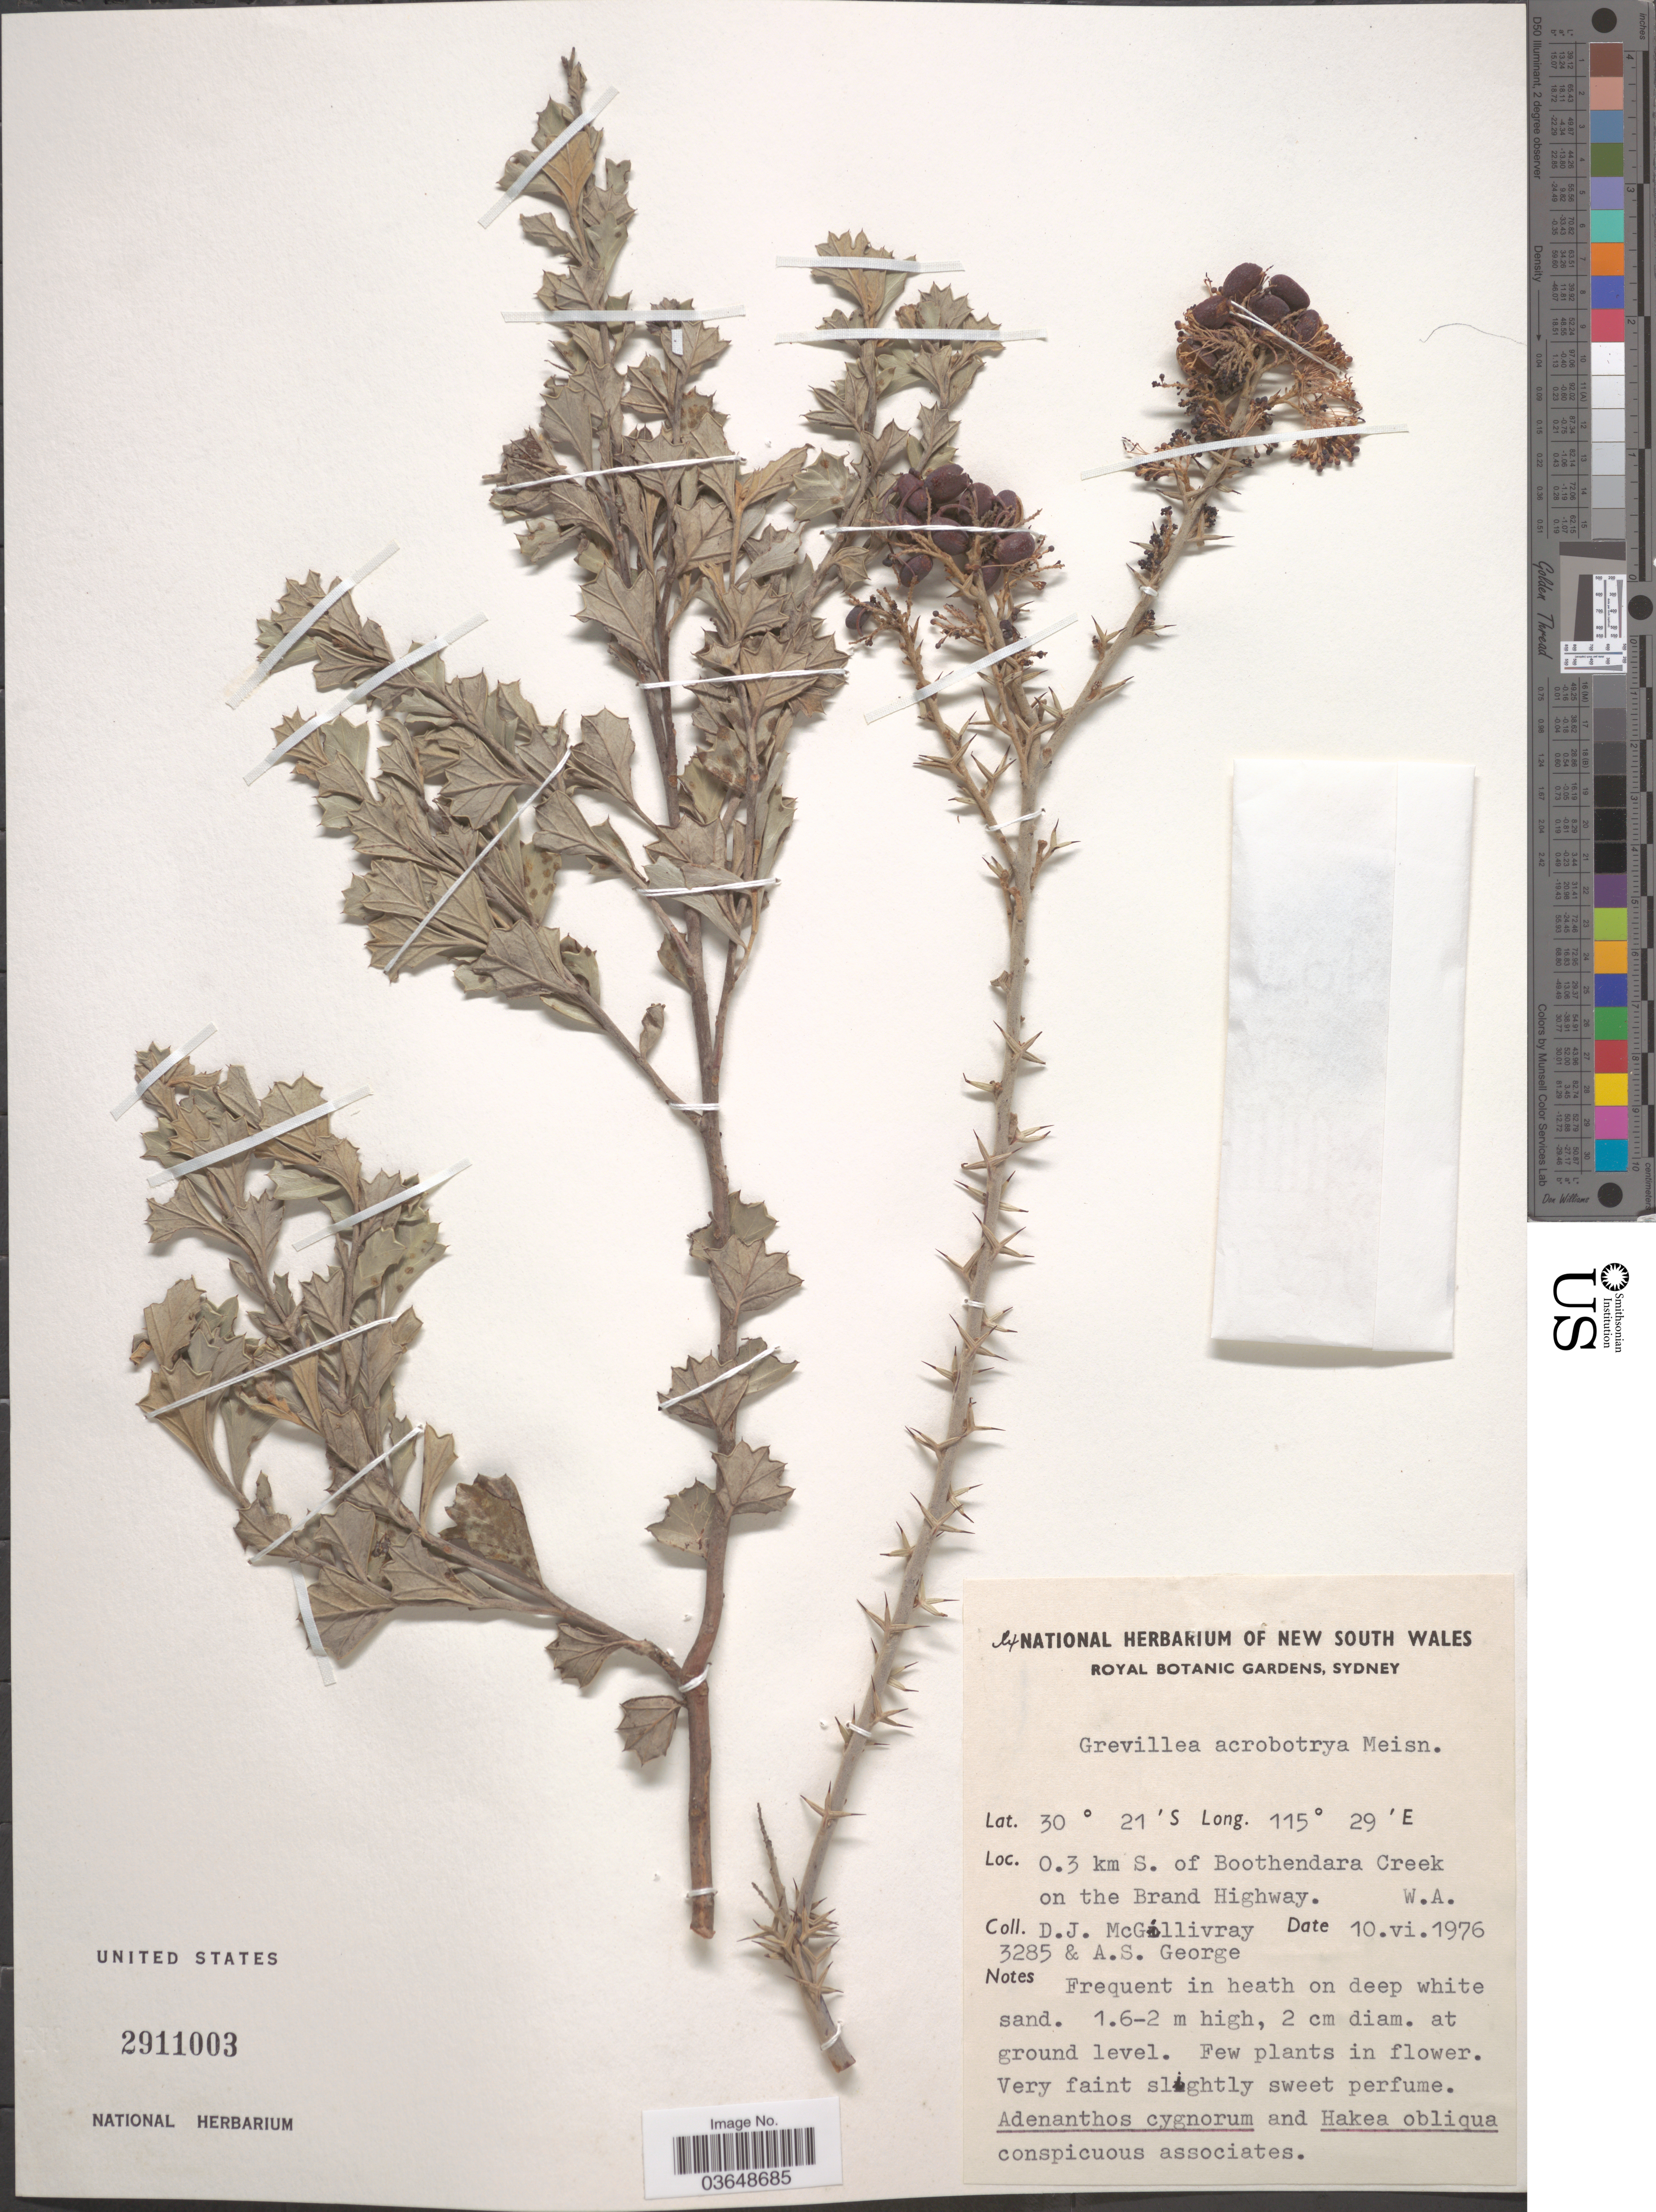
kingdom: Plantae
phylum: Tracheophyta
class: Magnoliopsida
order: Proteales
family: Proteaceae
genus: Grevillea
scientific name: Grevillea acrobotrya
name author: Meisn.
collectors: D. J. McGillivray & A. S. George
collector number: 3285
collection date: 1976-06-10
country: Australia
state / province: Western Australia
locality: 0.3 km S. of Boothendara Creek on the Brand Highway.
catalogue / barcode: US 2911003